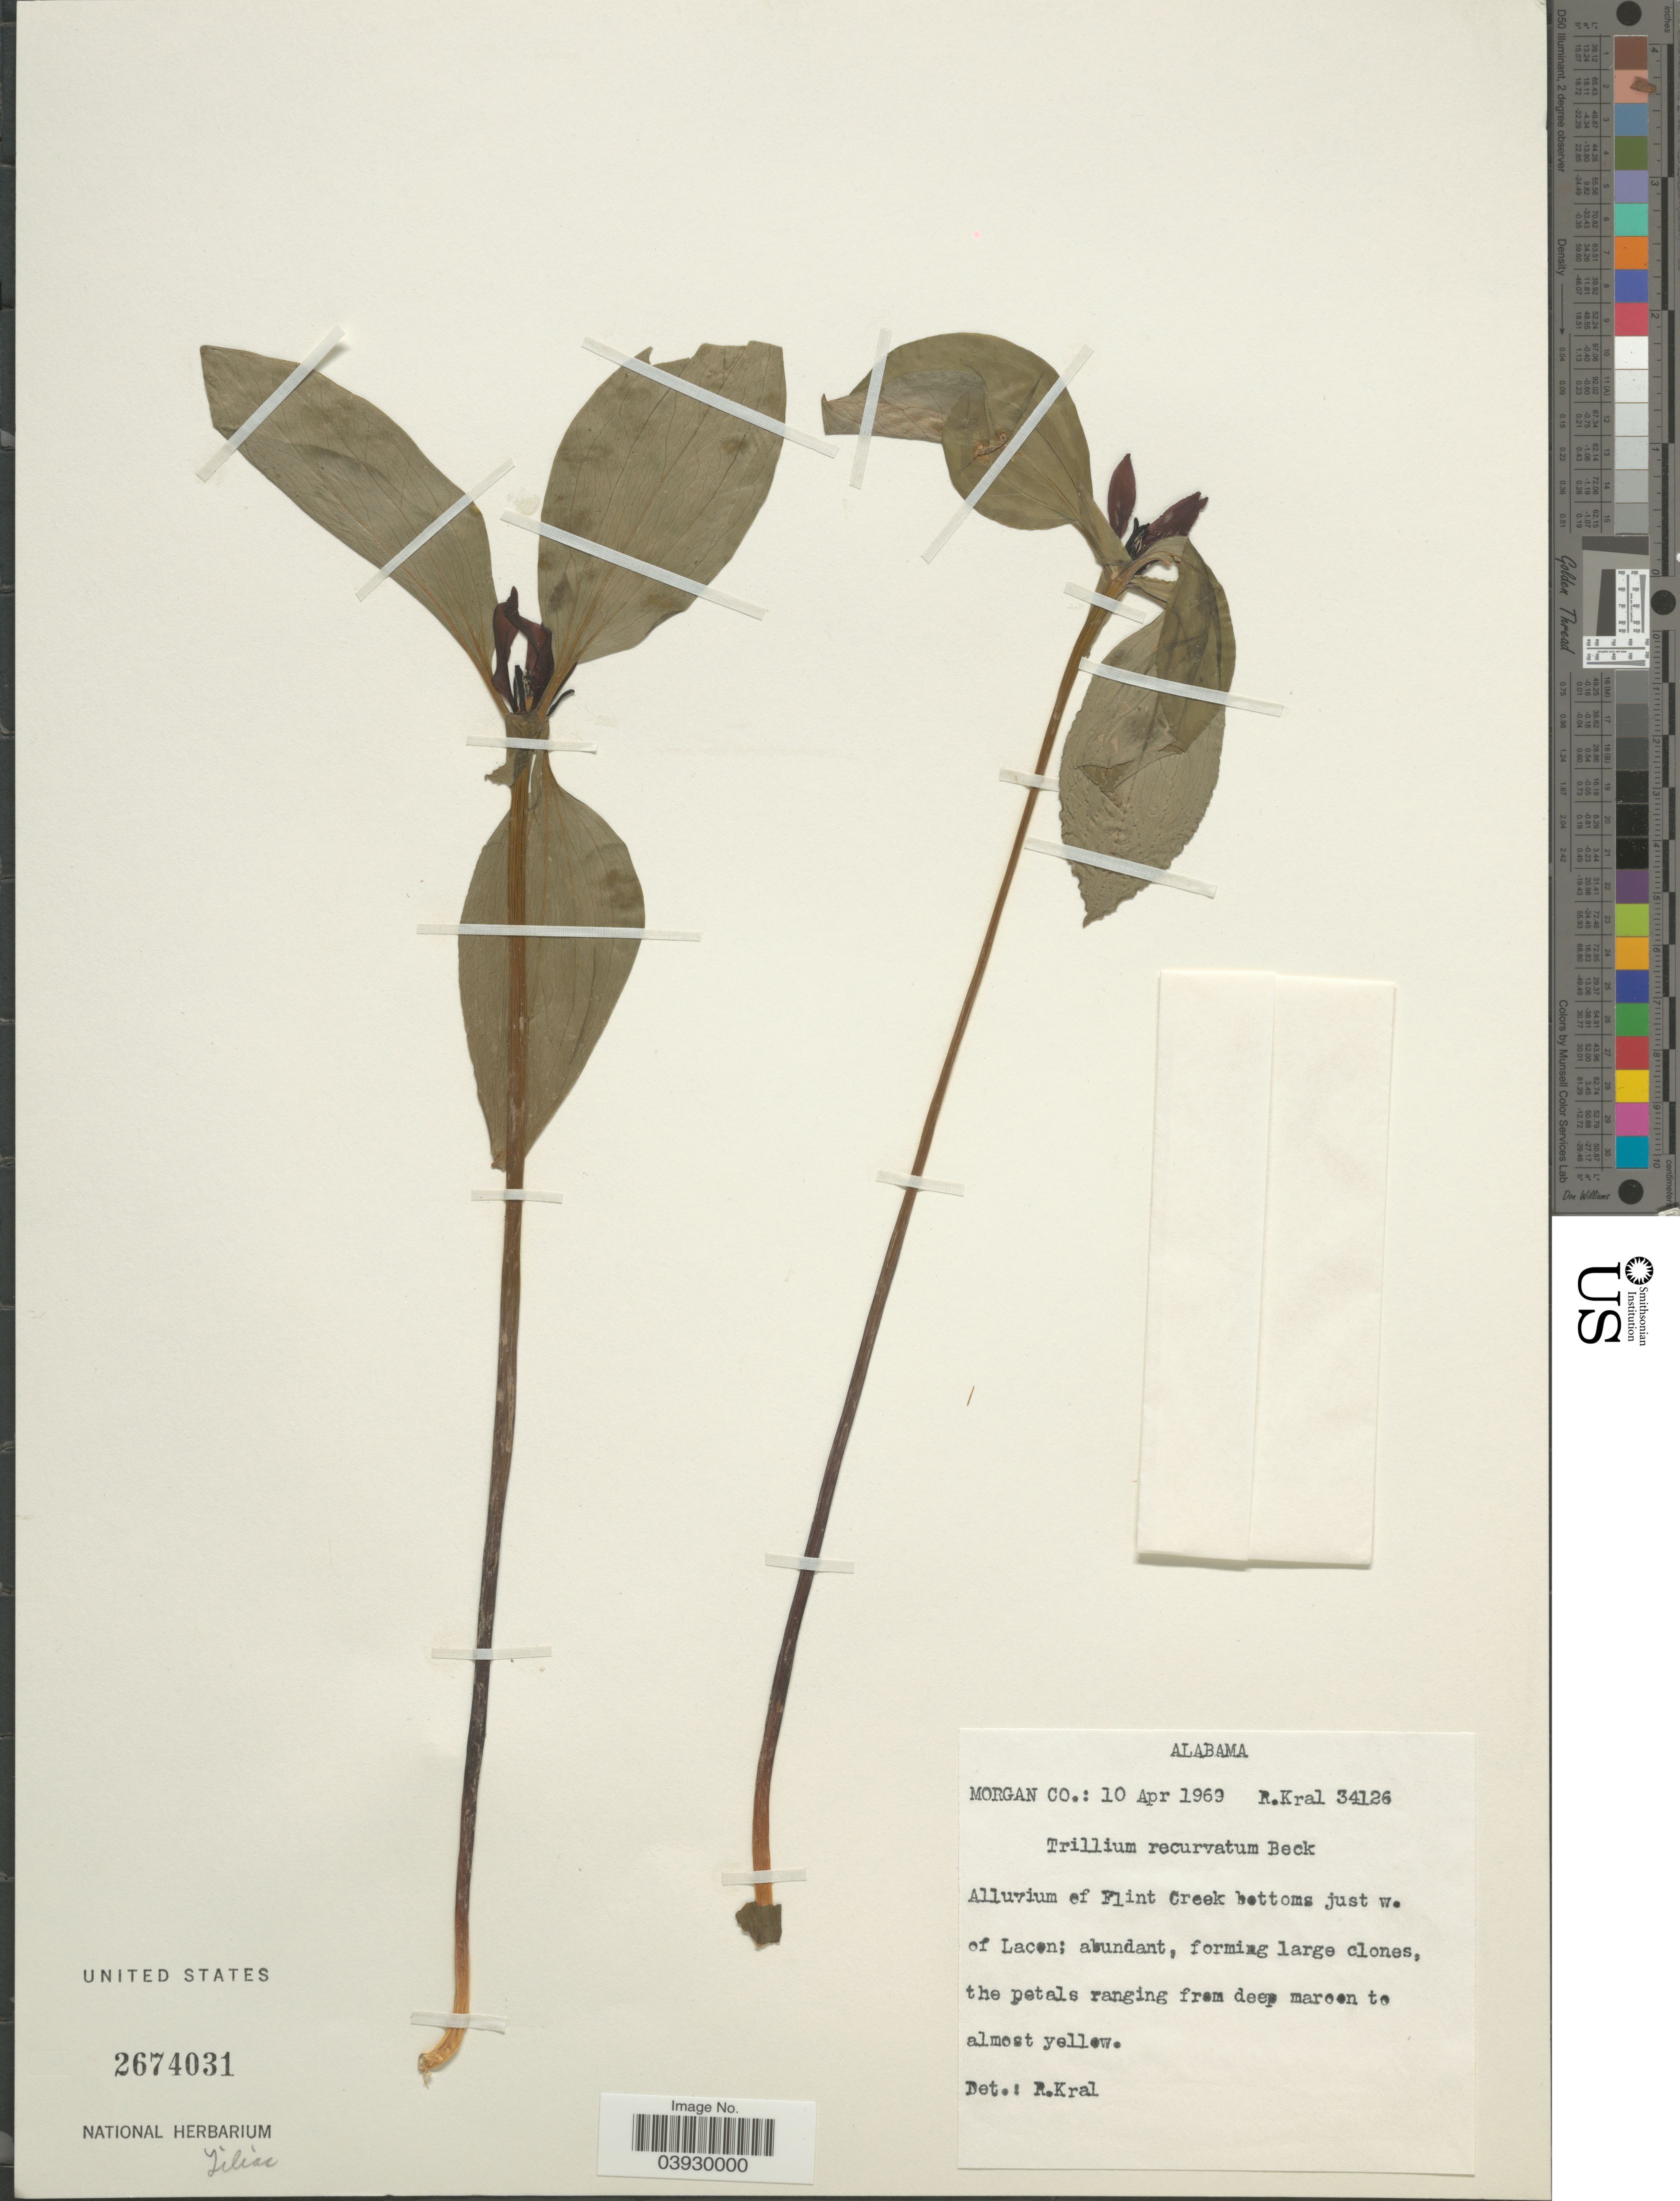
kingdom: Plantae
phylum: Tracheophyta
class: Liliopsida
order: Liliales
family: Melanthiaceae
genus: Trillium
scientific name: Trillium recurvatum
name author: L.C. Beck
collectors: R. Kral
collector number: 34126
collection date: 1969-04-10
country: United States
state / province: Alabama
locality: Morgan Co. Alluvium of Flint Creek bottoms just w. of Lacon.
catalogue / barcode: US 2674031